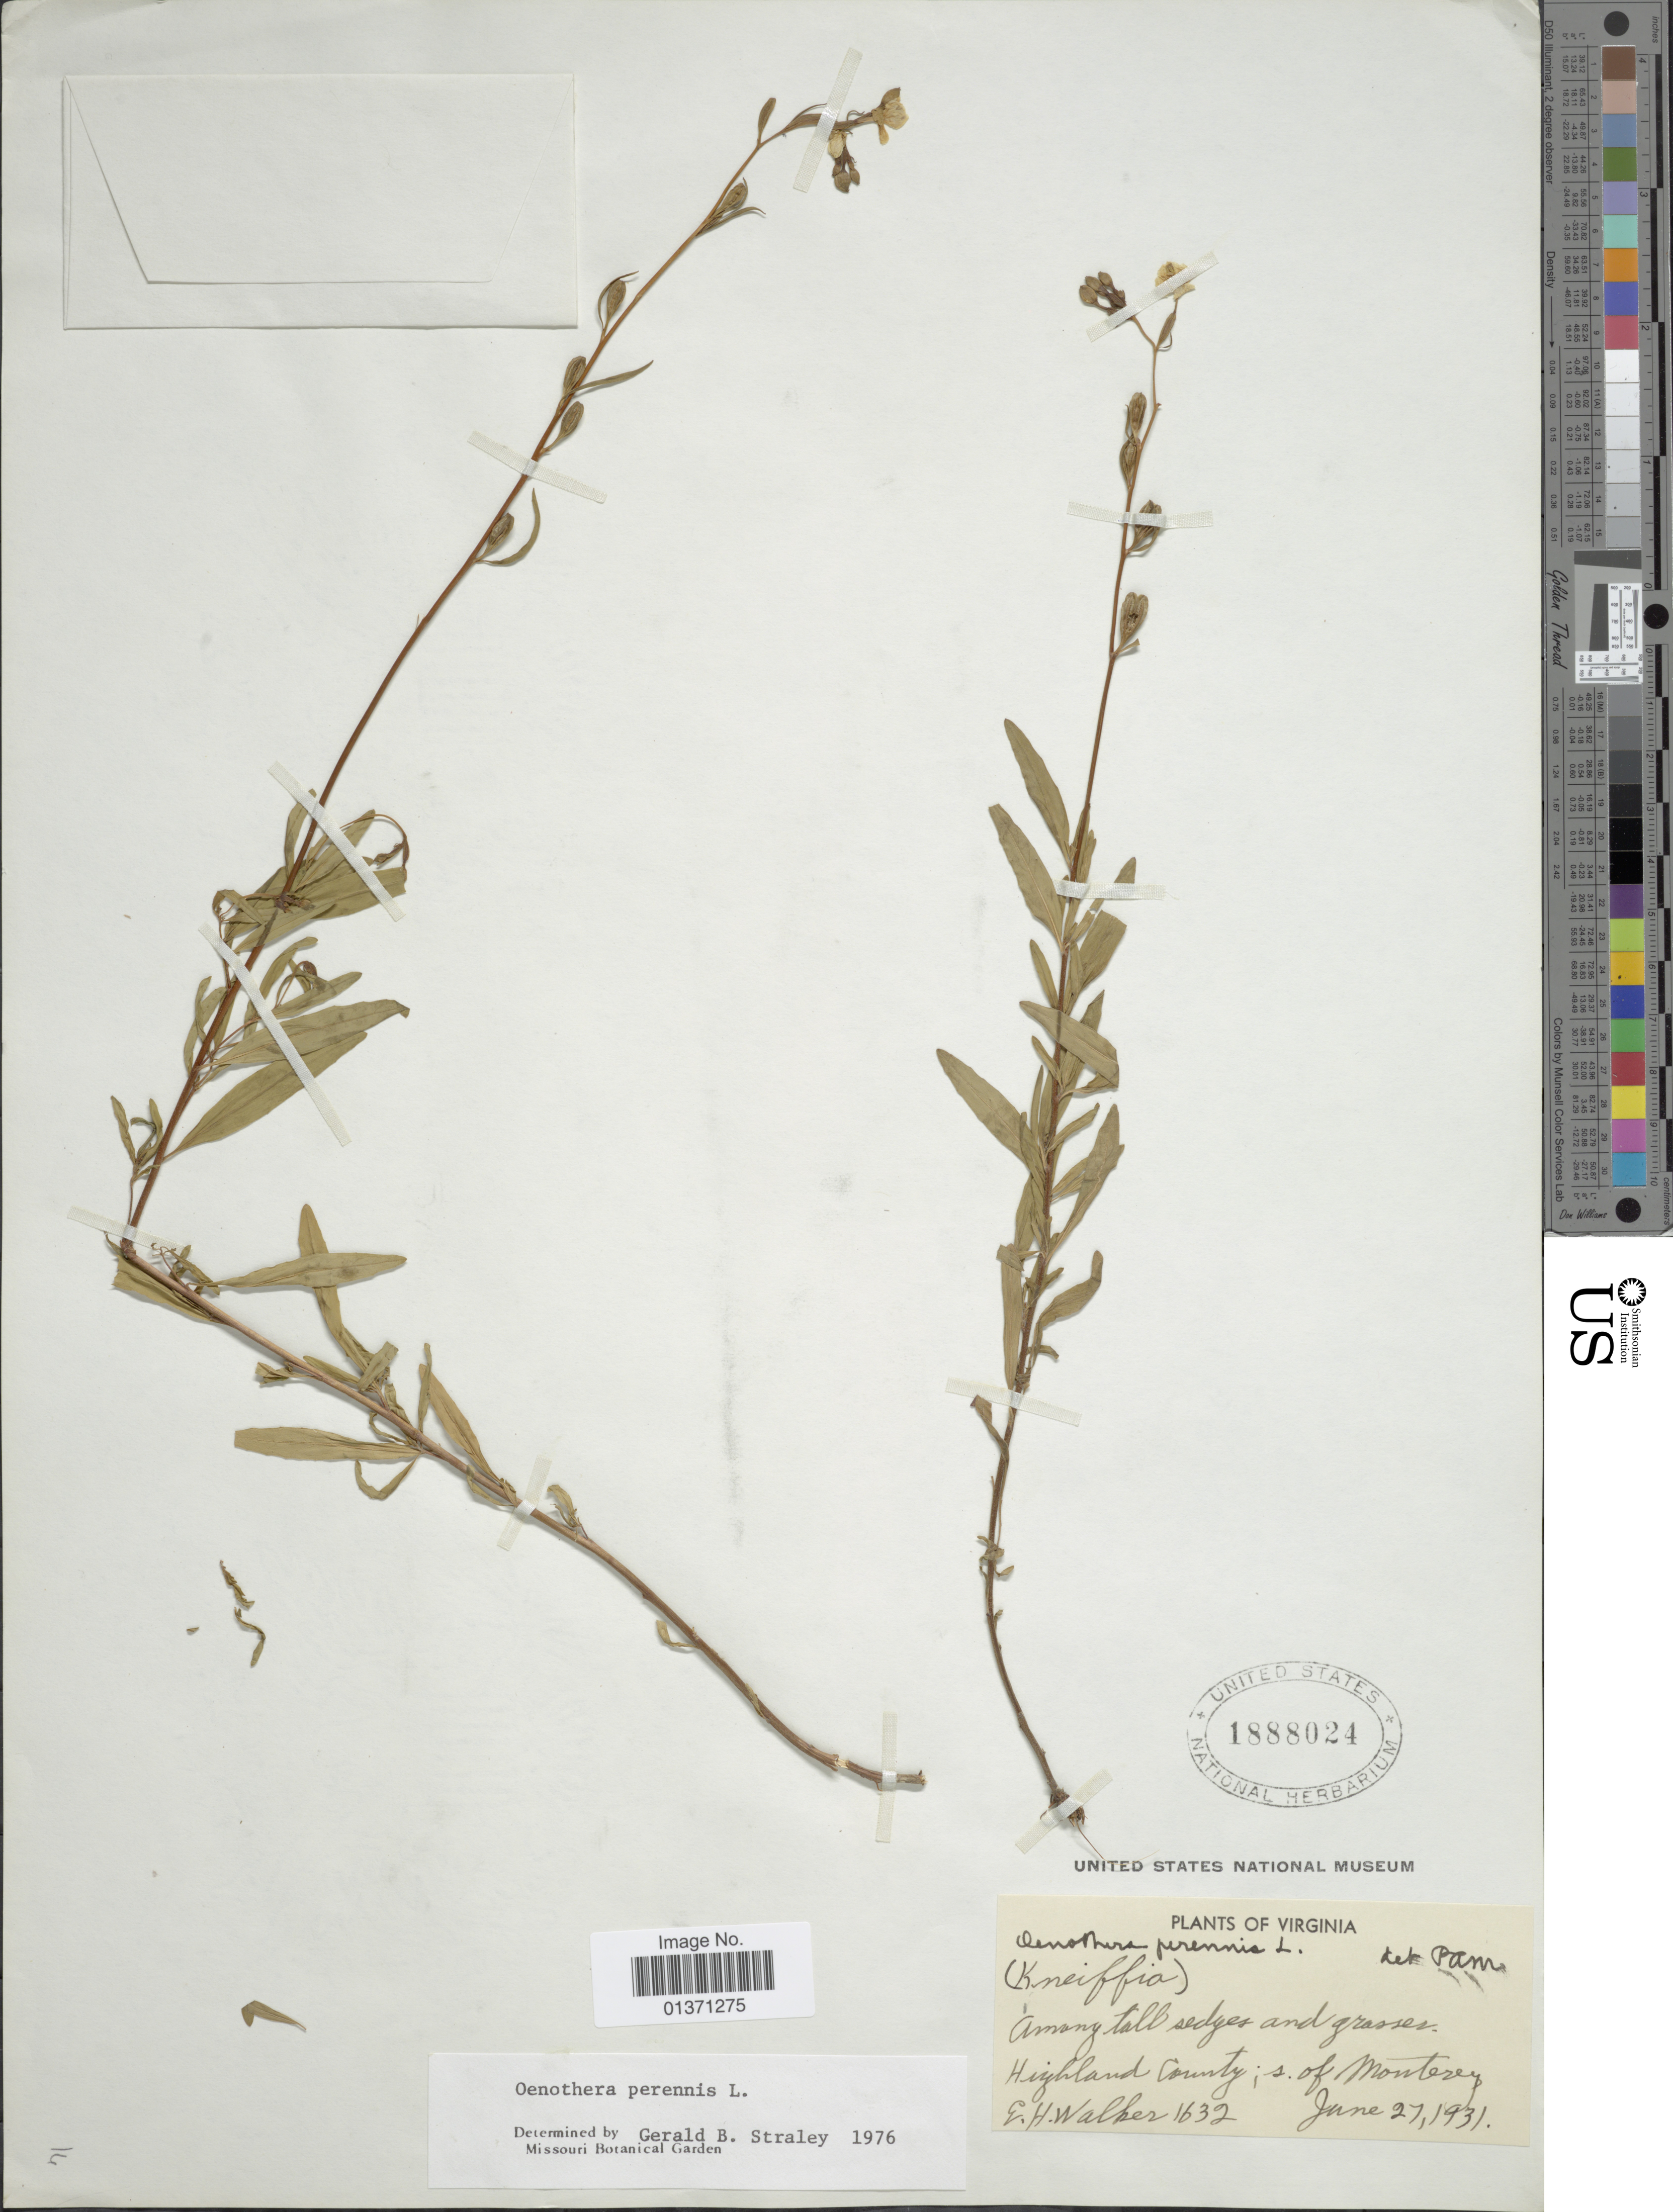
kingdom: Plantae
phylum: Tracheophyta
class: Magnoliopsida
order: Myrtales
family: Onagraceae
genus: Oenothera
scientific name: Oenothera perennis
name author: L.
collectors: E. H. Walker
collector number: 1632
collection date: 1931-06-27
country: United States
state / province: Virginia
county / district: Highland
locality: s. of Monterey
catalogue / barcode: US 1888024